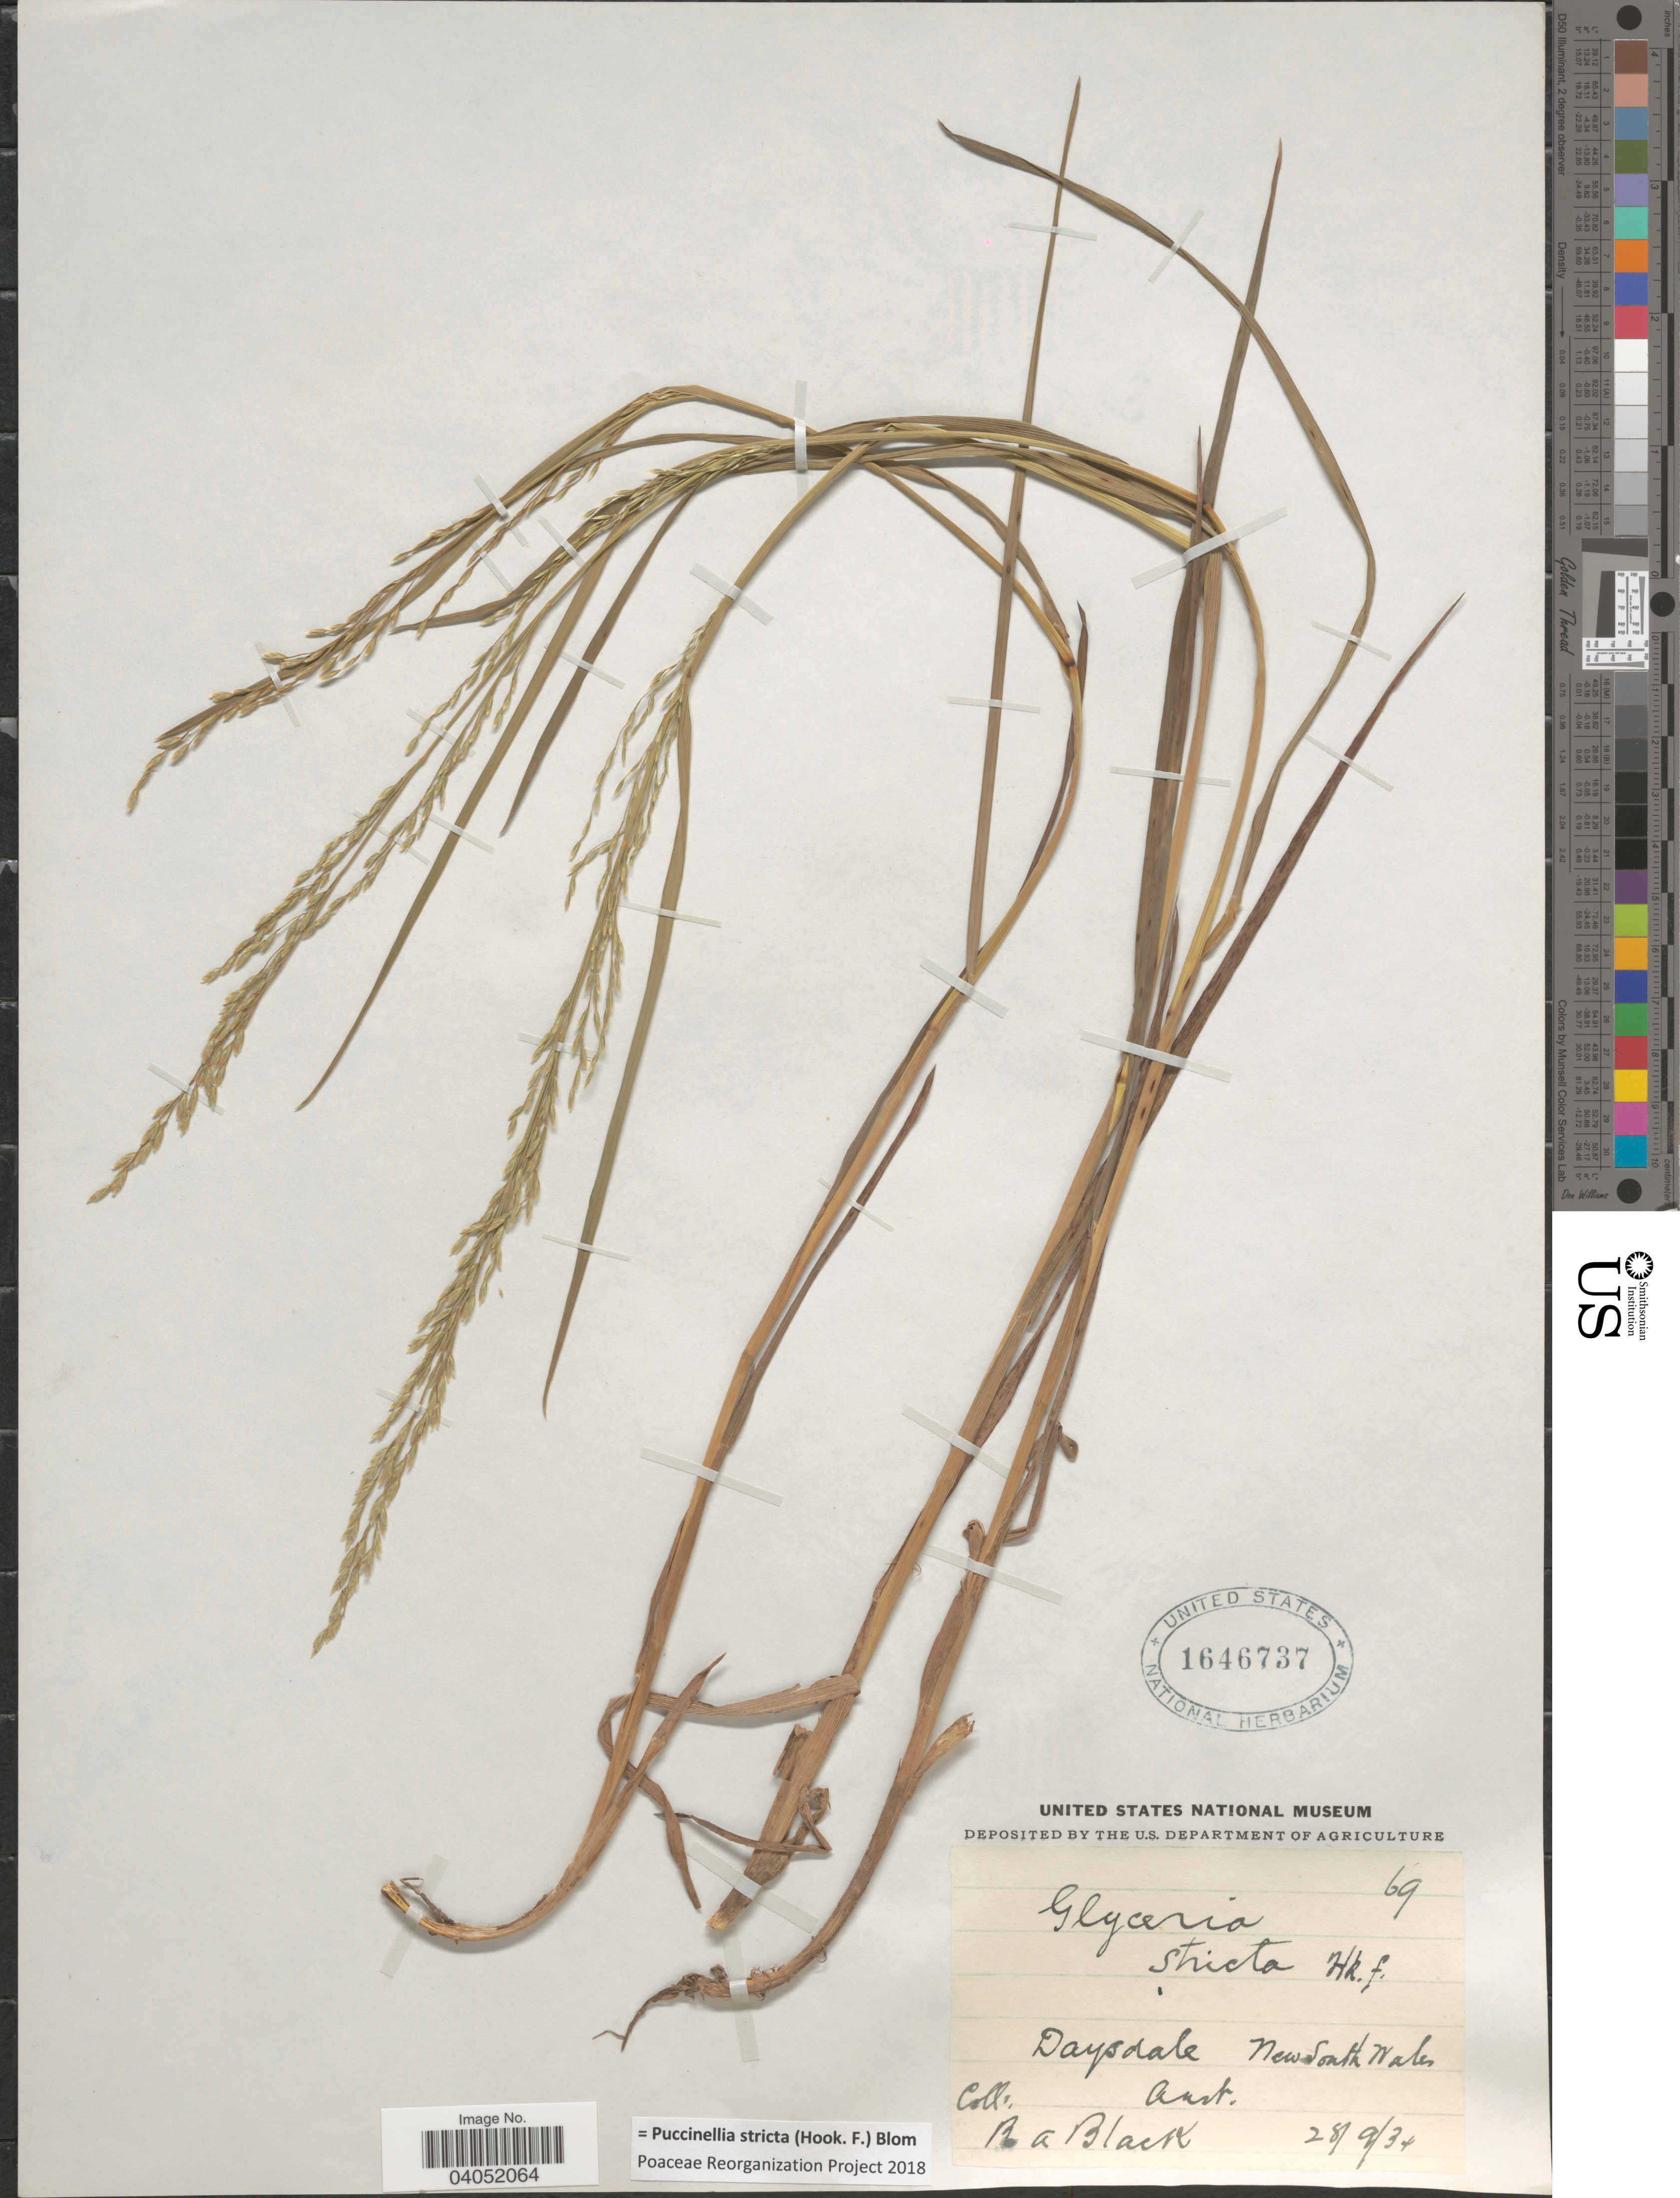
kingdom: Plantae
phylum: Tracheophyta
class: Liliopsida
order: Poales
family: Poaceae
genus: Puccinellia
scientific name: Puccinellia stricta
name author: Keng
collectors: R. A. Black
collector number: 69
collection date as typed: Transcribed d/m/y: 28/9/34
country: Australia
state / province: New South Wales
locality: Daysdale.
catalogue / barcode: US 1646737